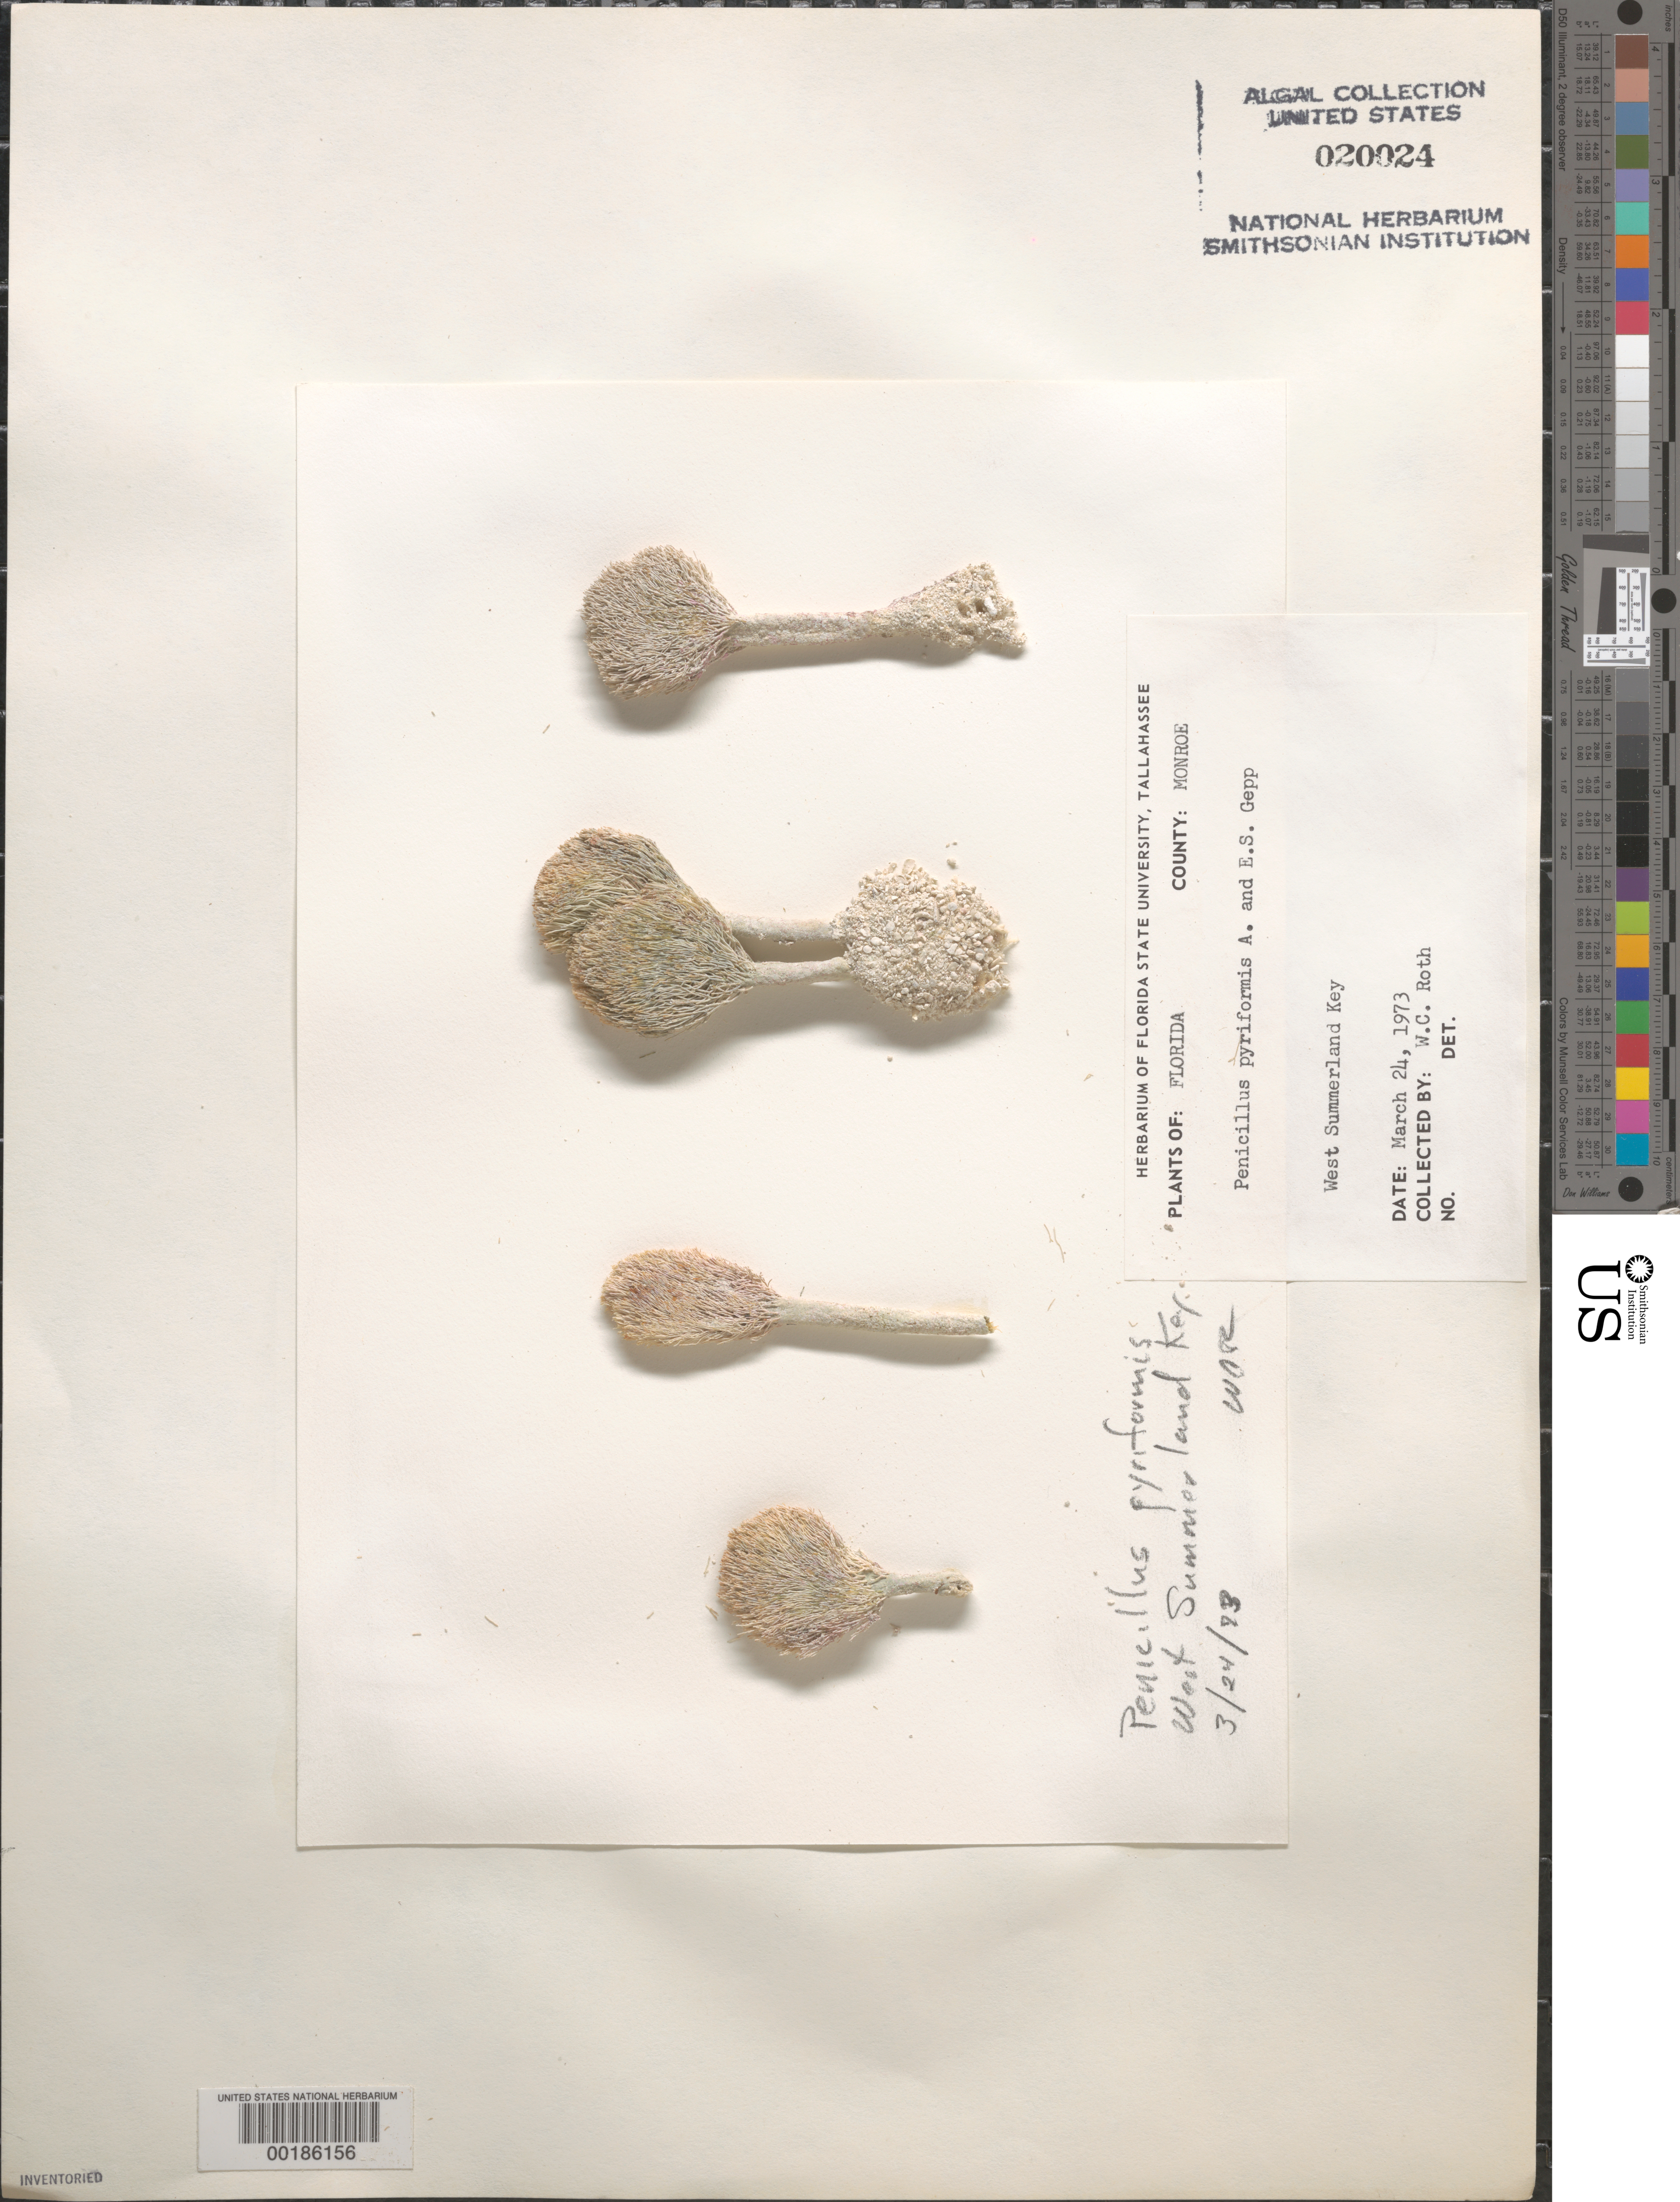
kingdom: Plantae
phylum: Chlorophyta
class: Ulvophyceae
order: Bryopsidales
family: Udoteaceae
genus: Penicillus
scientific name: Penicillus pyriformis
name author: A. Gepp & E. Gepp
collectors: W. C. Roth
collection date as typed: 24 Mar 1973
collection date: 1973-03-24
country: United States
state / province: Florida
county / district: Monroe County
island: West Summerland Key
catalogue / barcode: US 20024